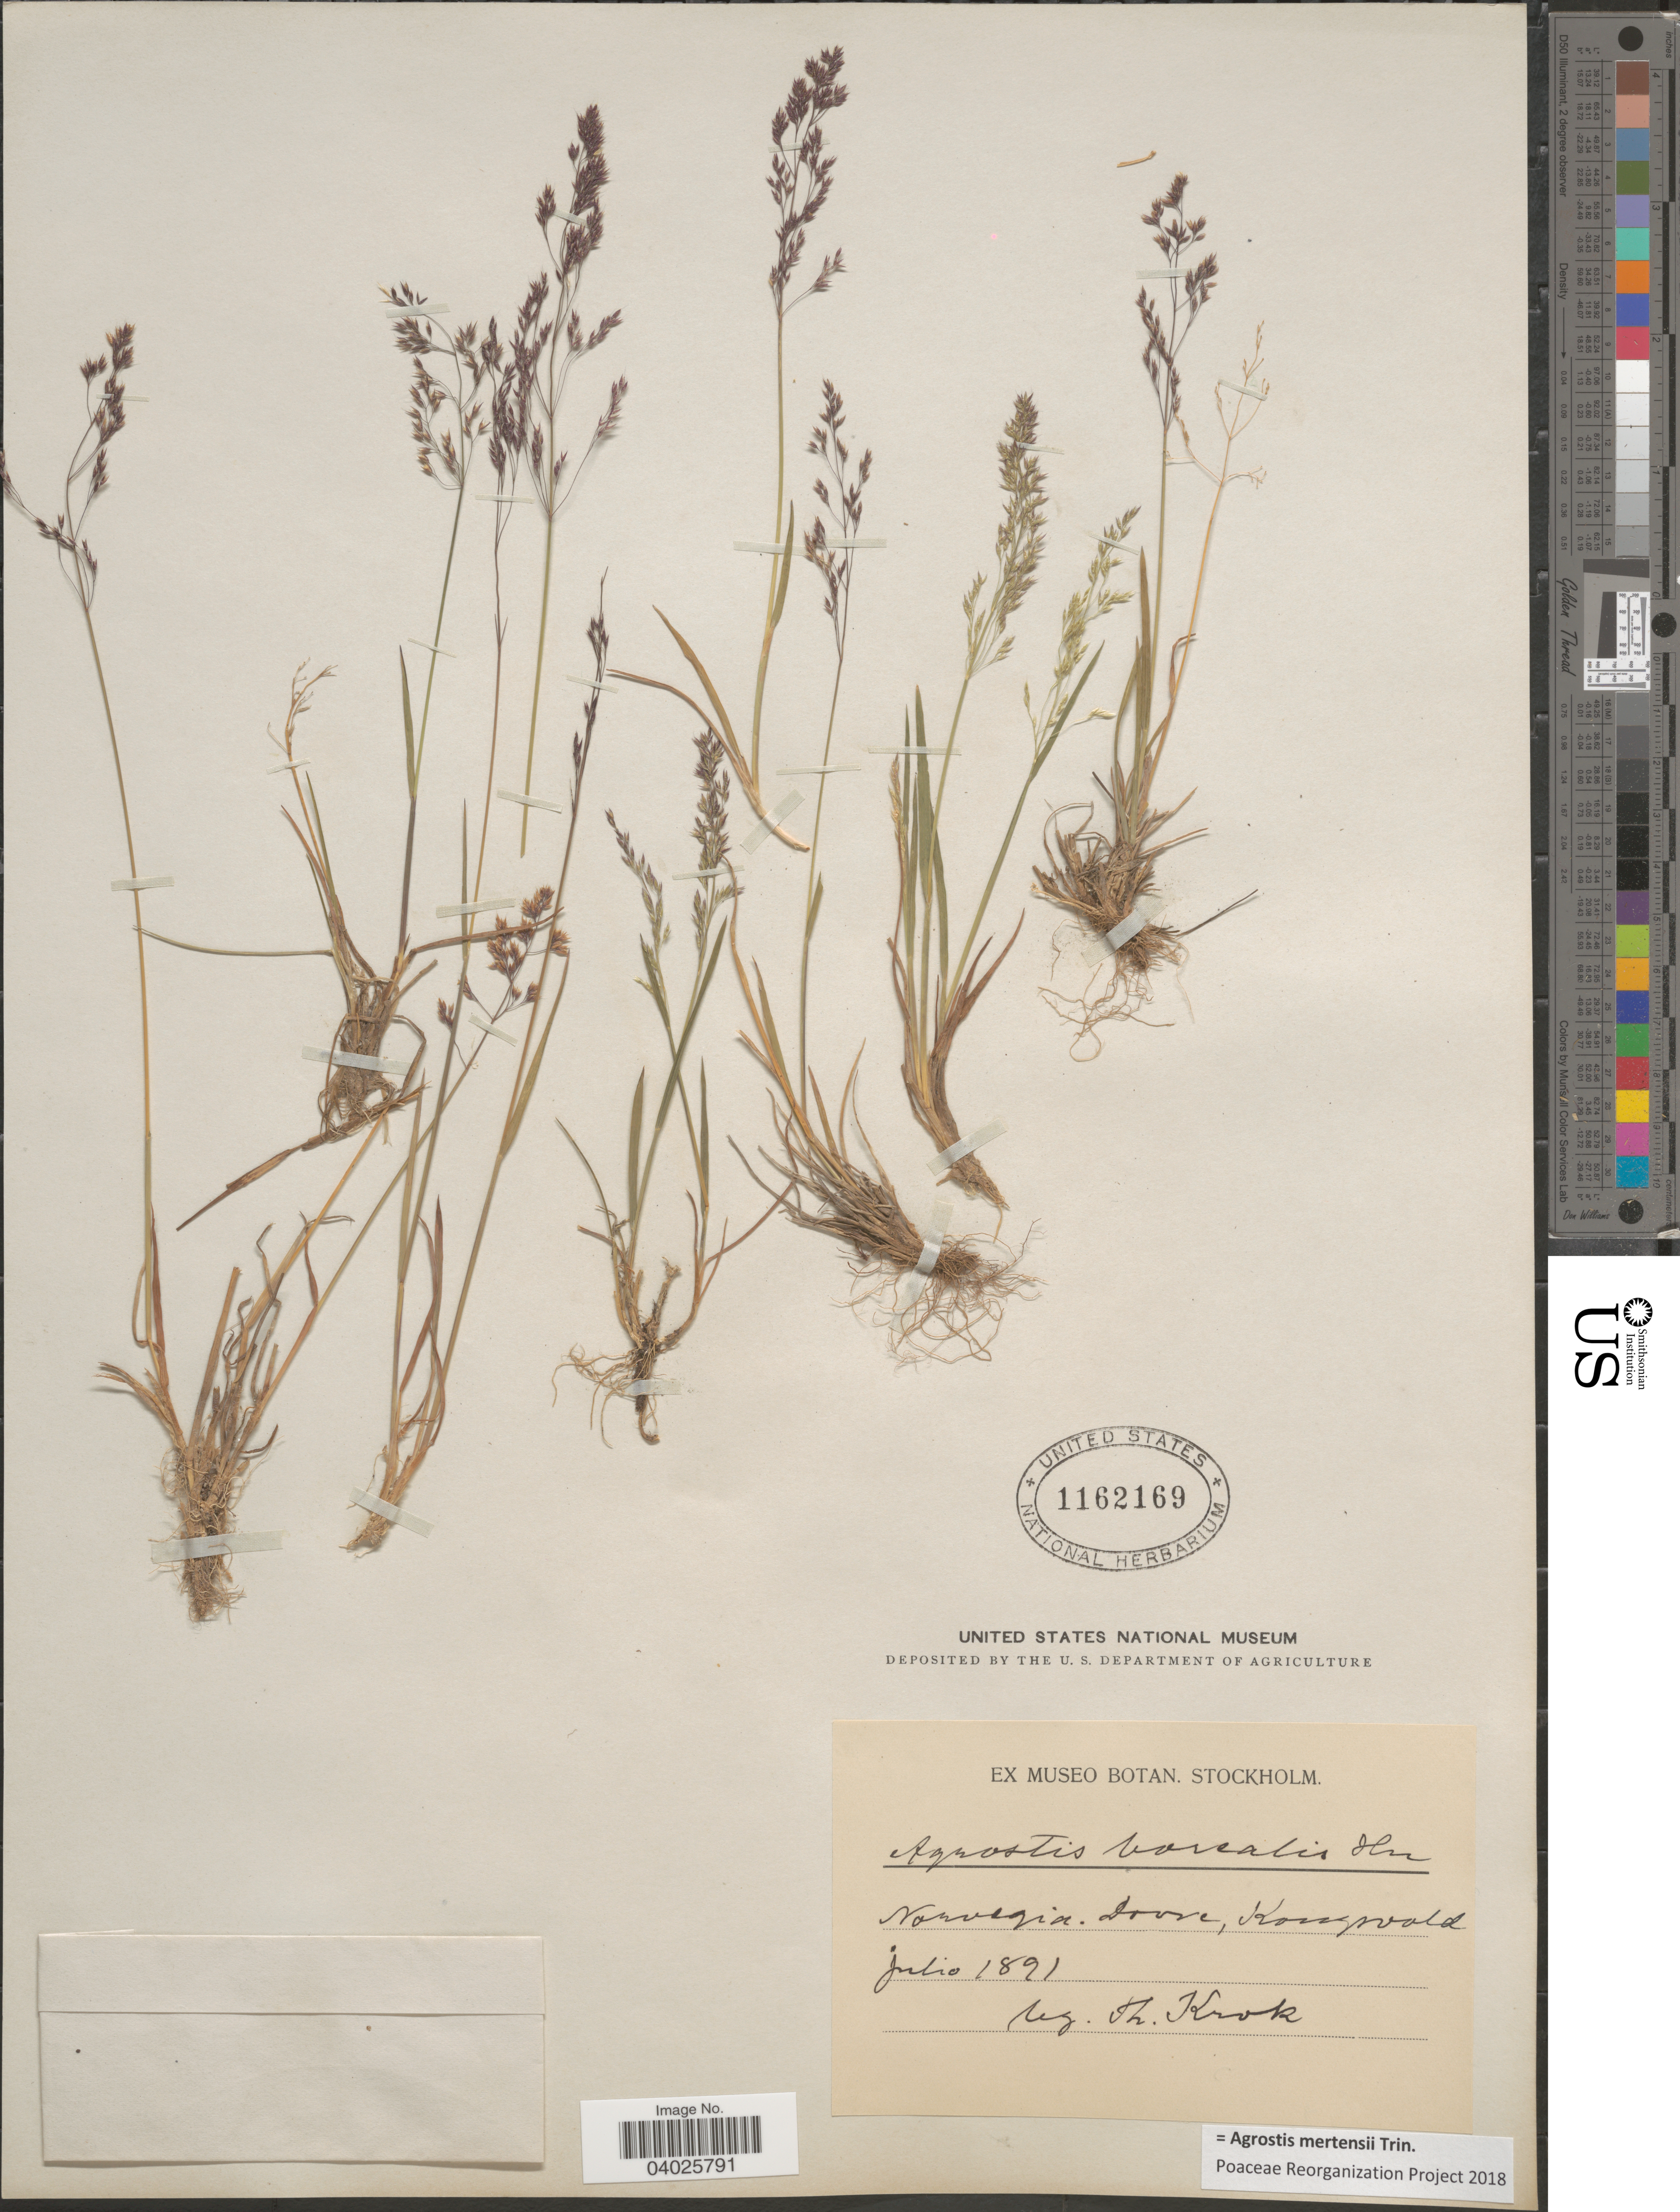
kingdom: Plantae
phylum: Tracheophyta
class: Liliopsida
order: Poales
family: Poaceae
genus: Agrostis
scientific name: Agrostis mertensii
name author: Trin.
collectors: T. Krok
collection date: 1891-07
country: Norway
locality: Norvegia. Dovre, Kongsvold.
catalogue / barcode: US 1162169